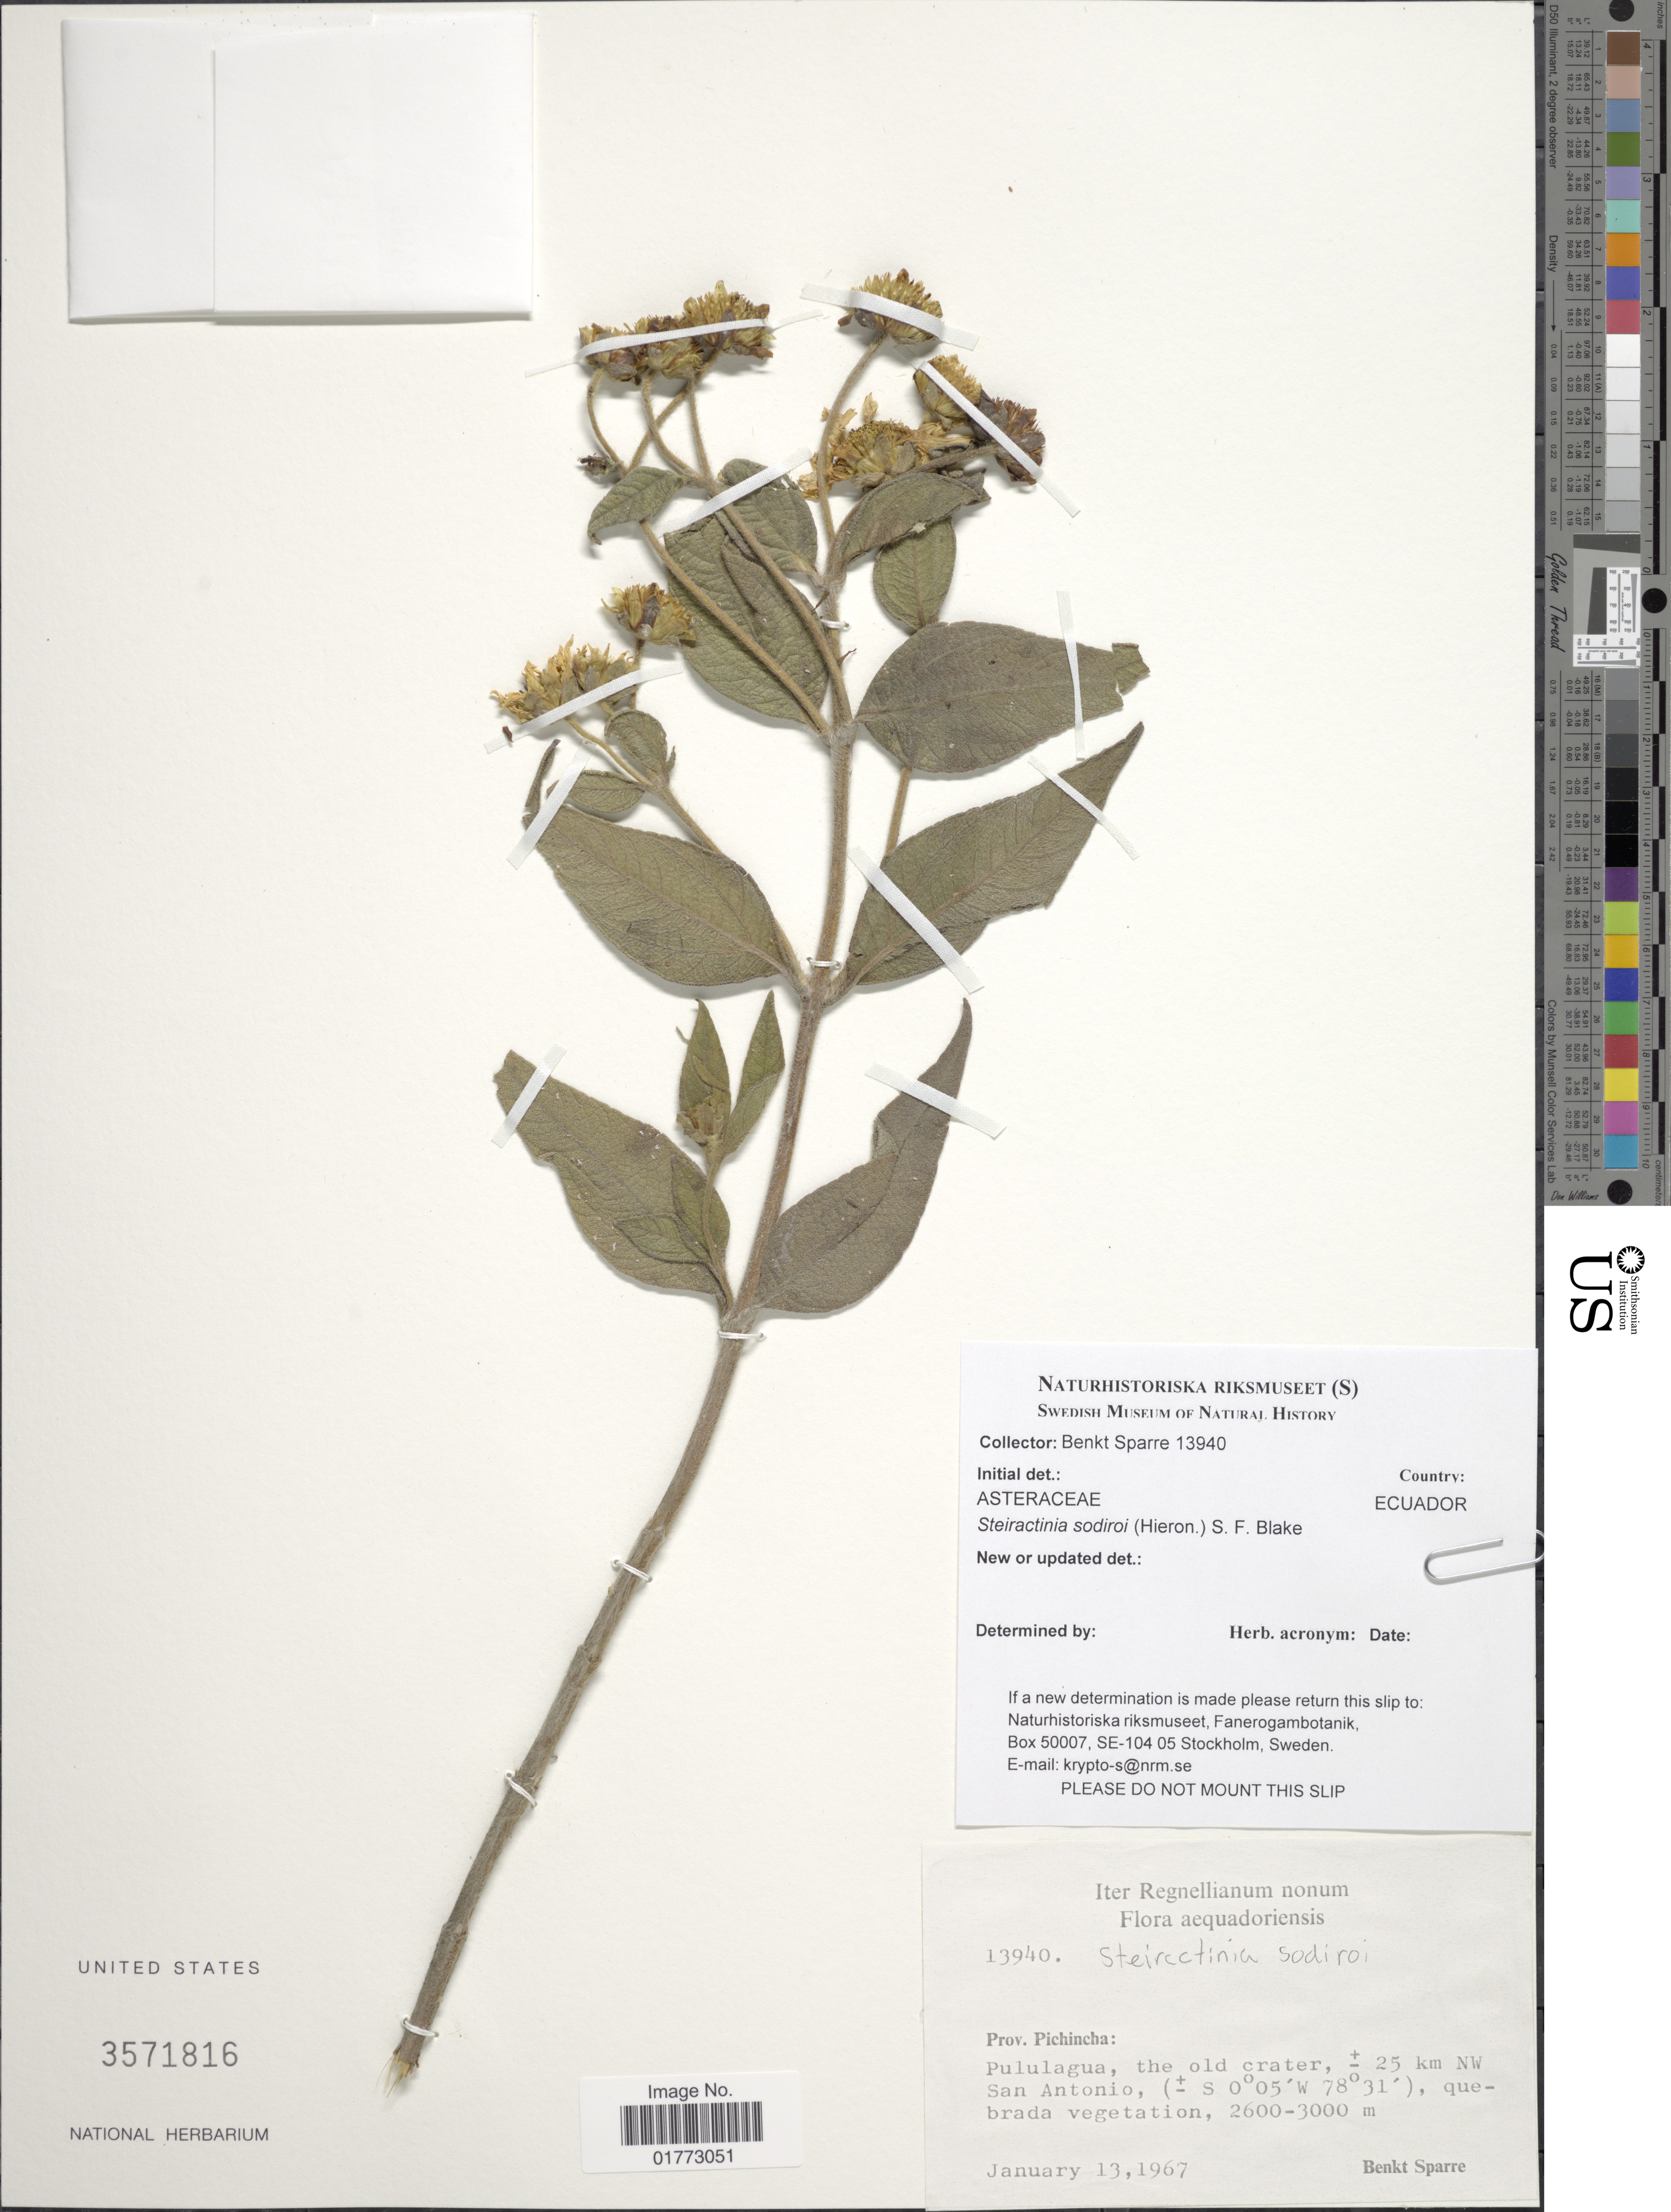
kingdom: Plantae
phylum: Tracheophyta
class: Magnoliopsida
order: Asterales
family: Asteraceae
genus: Steiractinia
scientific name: Steiractinia sodiroi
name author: (Hieron. ex Sodiro) S.F. Blake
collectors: B. Sparre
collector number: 13940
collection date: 1967-01-13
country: Ecuador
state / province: Pichincha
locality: Pululagua, the old crater, ± 25 km NW San Antonio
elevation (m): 2600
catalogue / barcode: US 3571816